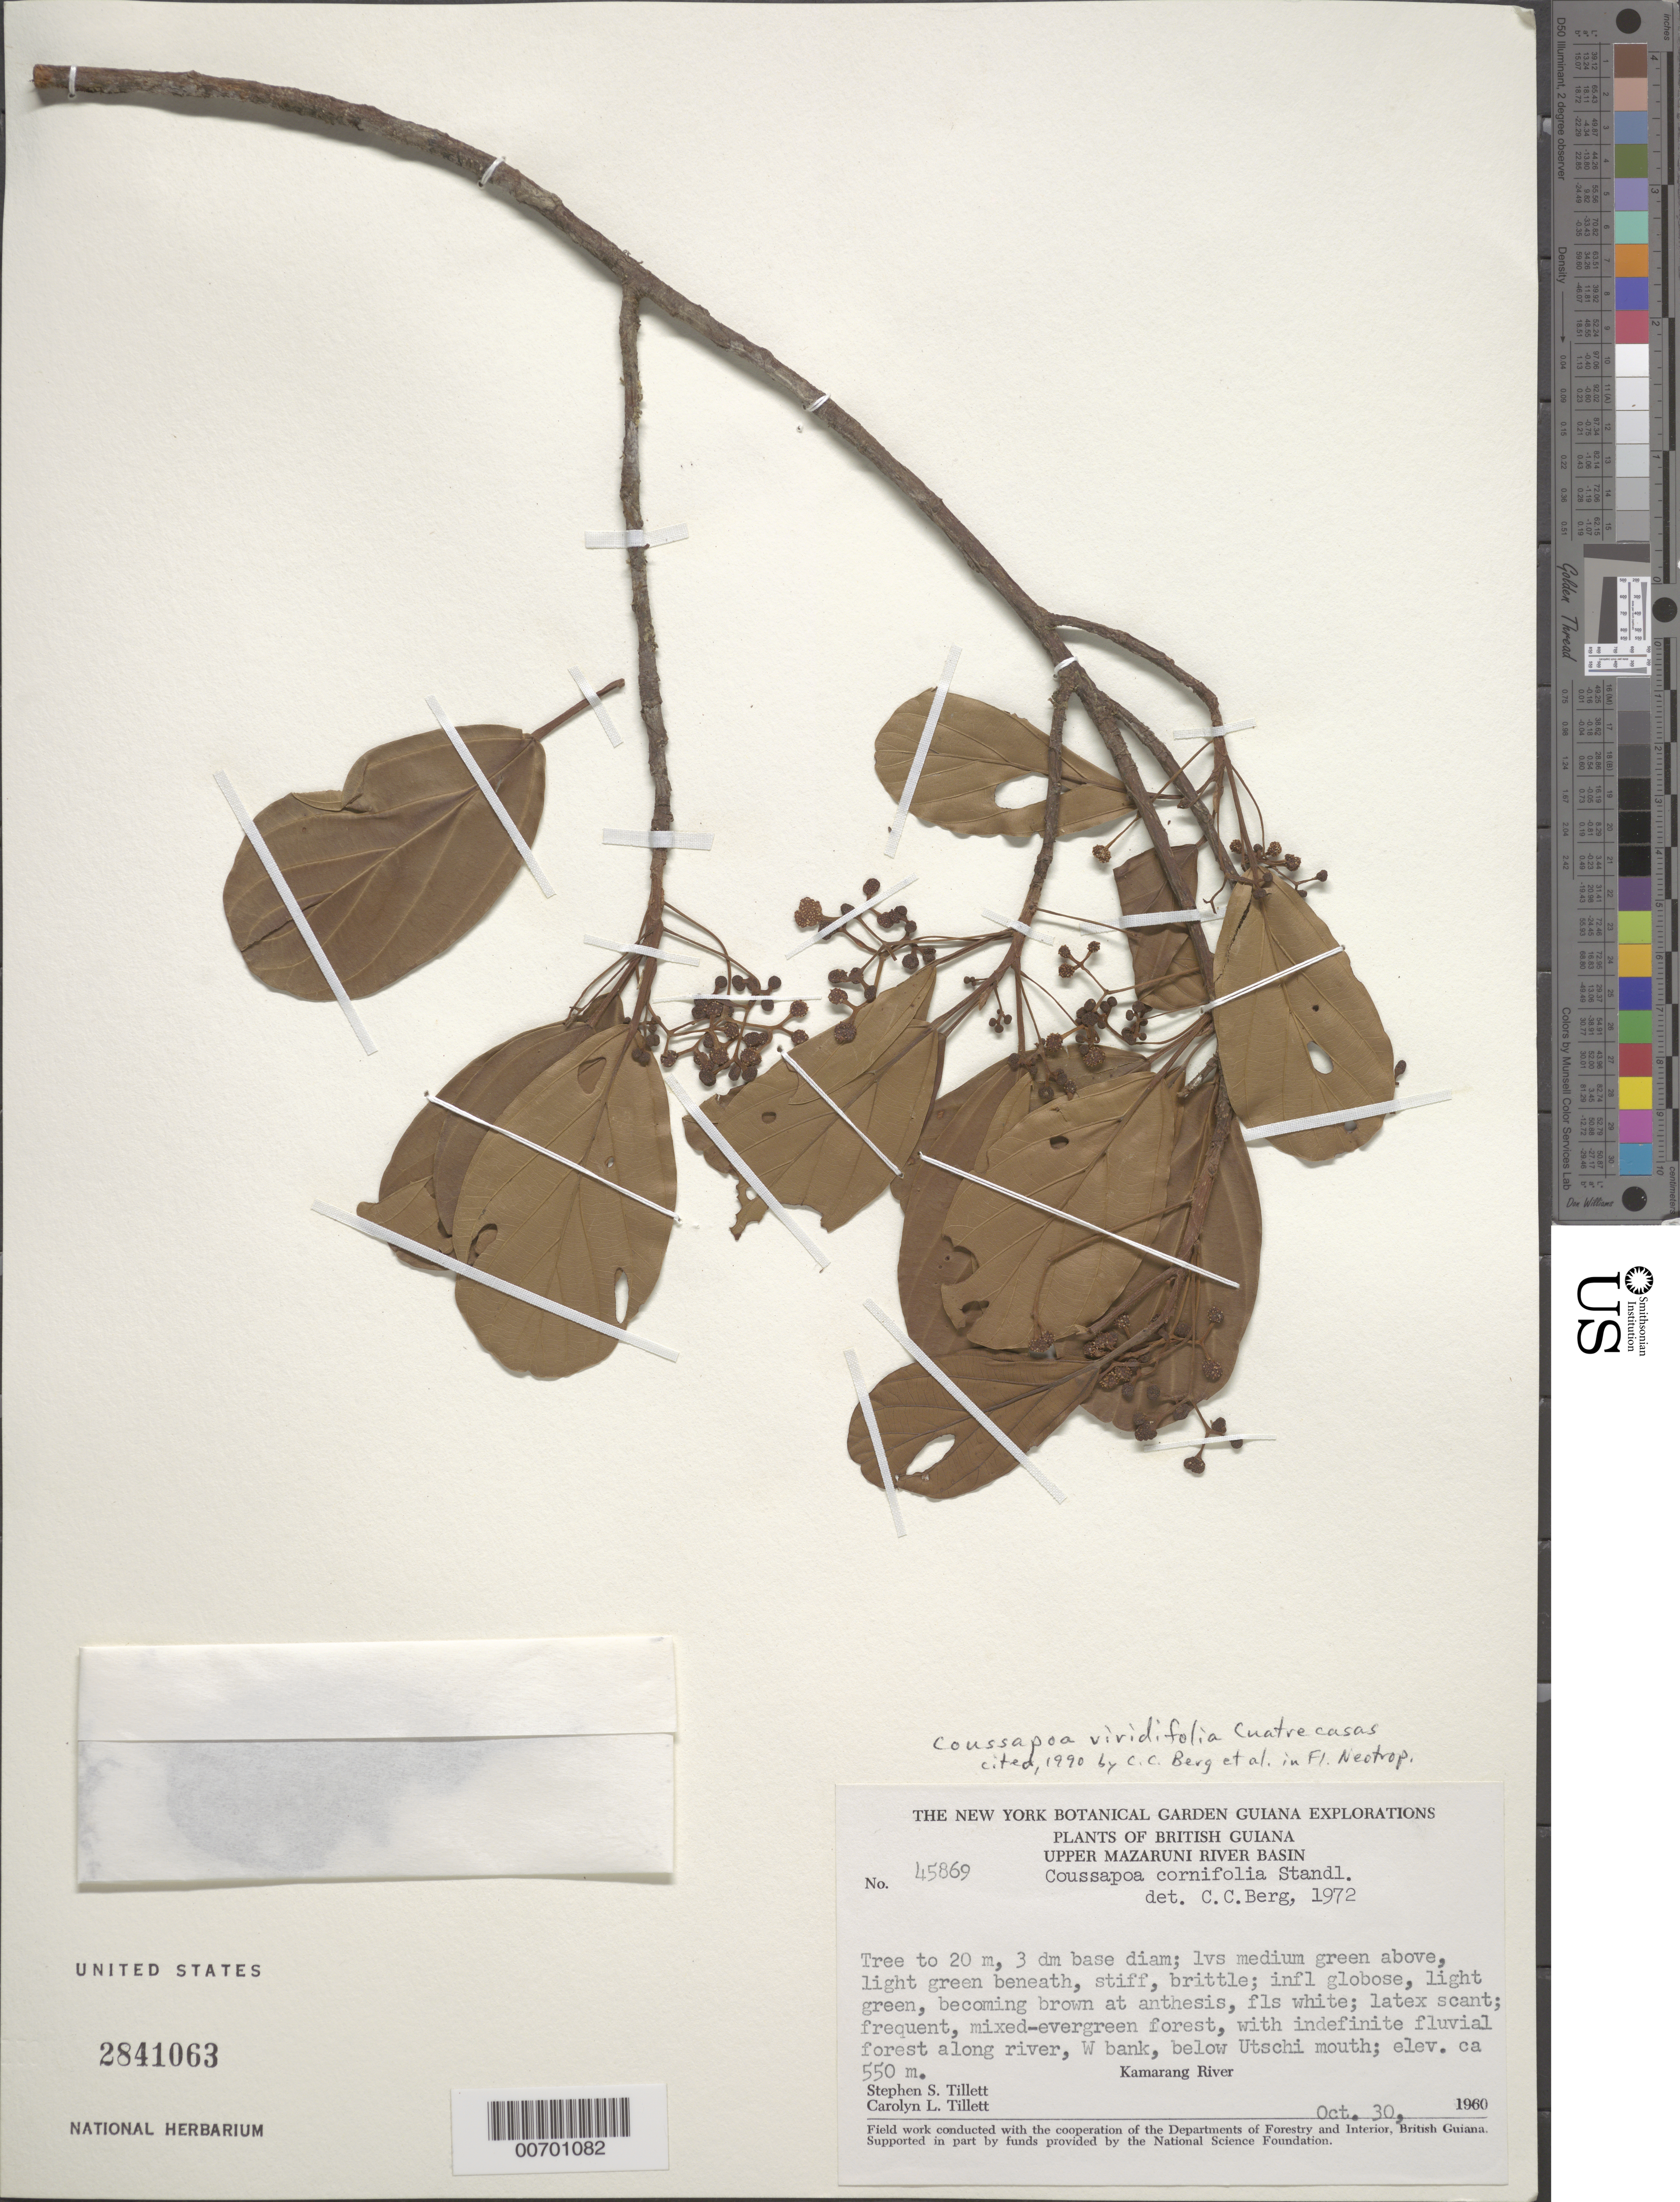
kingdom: Plantae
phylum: Tracheophyta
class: Magnoliopsida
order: Rosales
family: Urticaceae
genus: Coussapoa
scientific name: Coussapoa viridifolia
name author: Cuatrec.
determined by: Berg, C. C.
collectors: S. S. Tillett, C. L. Tillett & R. Boyan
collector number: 45869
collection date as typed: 30-Oct-60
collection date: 1960-10-30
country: Guyana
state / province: Cuyuni-Mazaruni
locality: Kamarang R., W bank, below Utschi mouth; Upper Mazaruni R. Basin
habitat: Mixed evergreen forest w/indefinite fluvial forest along river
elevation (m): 550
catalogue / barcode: US 2841063